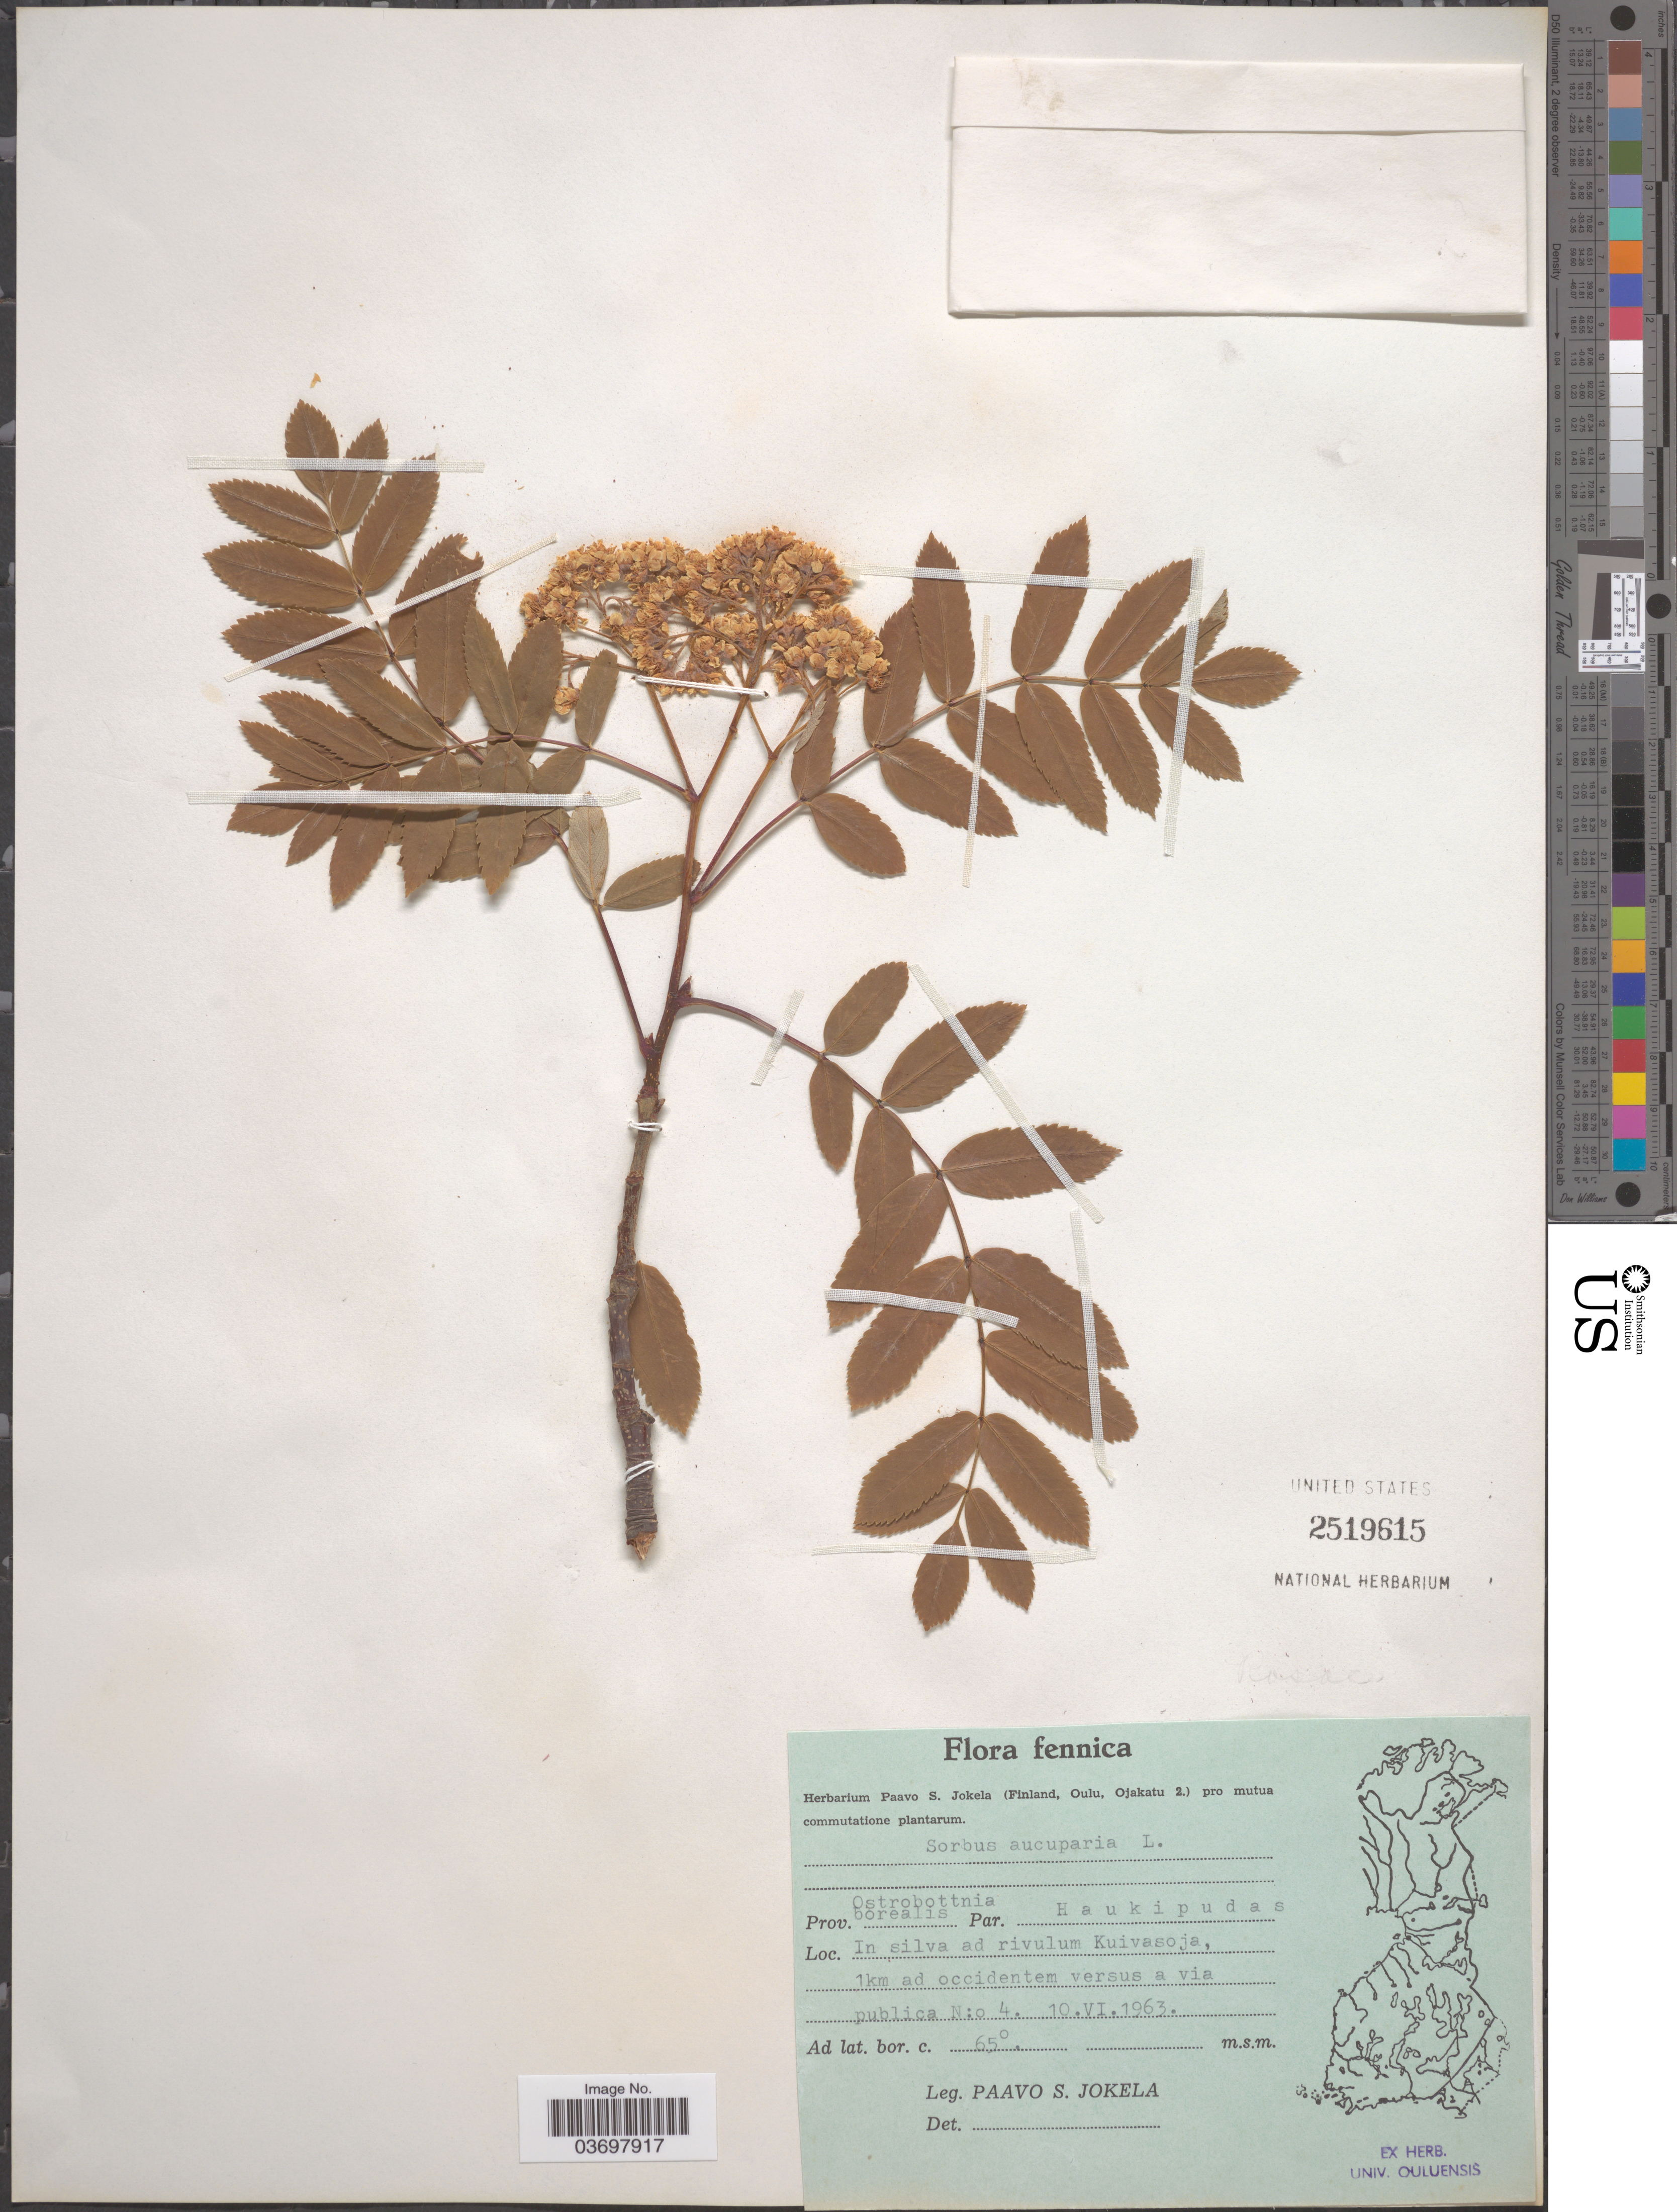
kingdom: Plantae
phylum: Tracheophyta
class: Magnoliopsida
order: Rosales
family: Rosaceae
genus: Sorbus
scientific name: Sorbus aucuparia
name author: L.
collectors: P. Jokela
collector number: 4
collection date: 1963-06-10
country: Finland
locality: Fennica. Prov. Ostrobottnia borealis. Par. Haukipudas. In silva ad rivulum Kuivasoja, 1 km ad occidentem versus a via publica.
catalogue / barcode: US 2519615